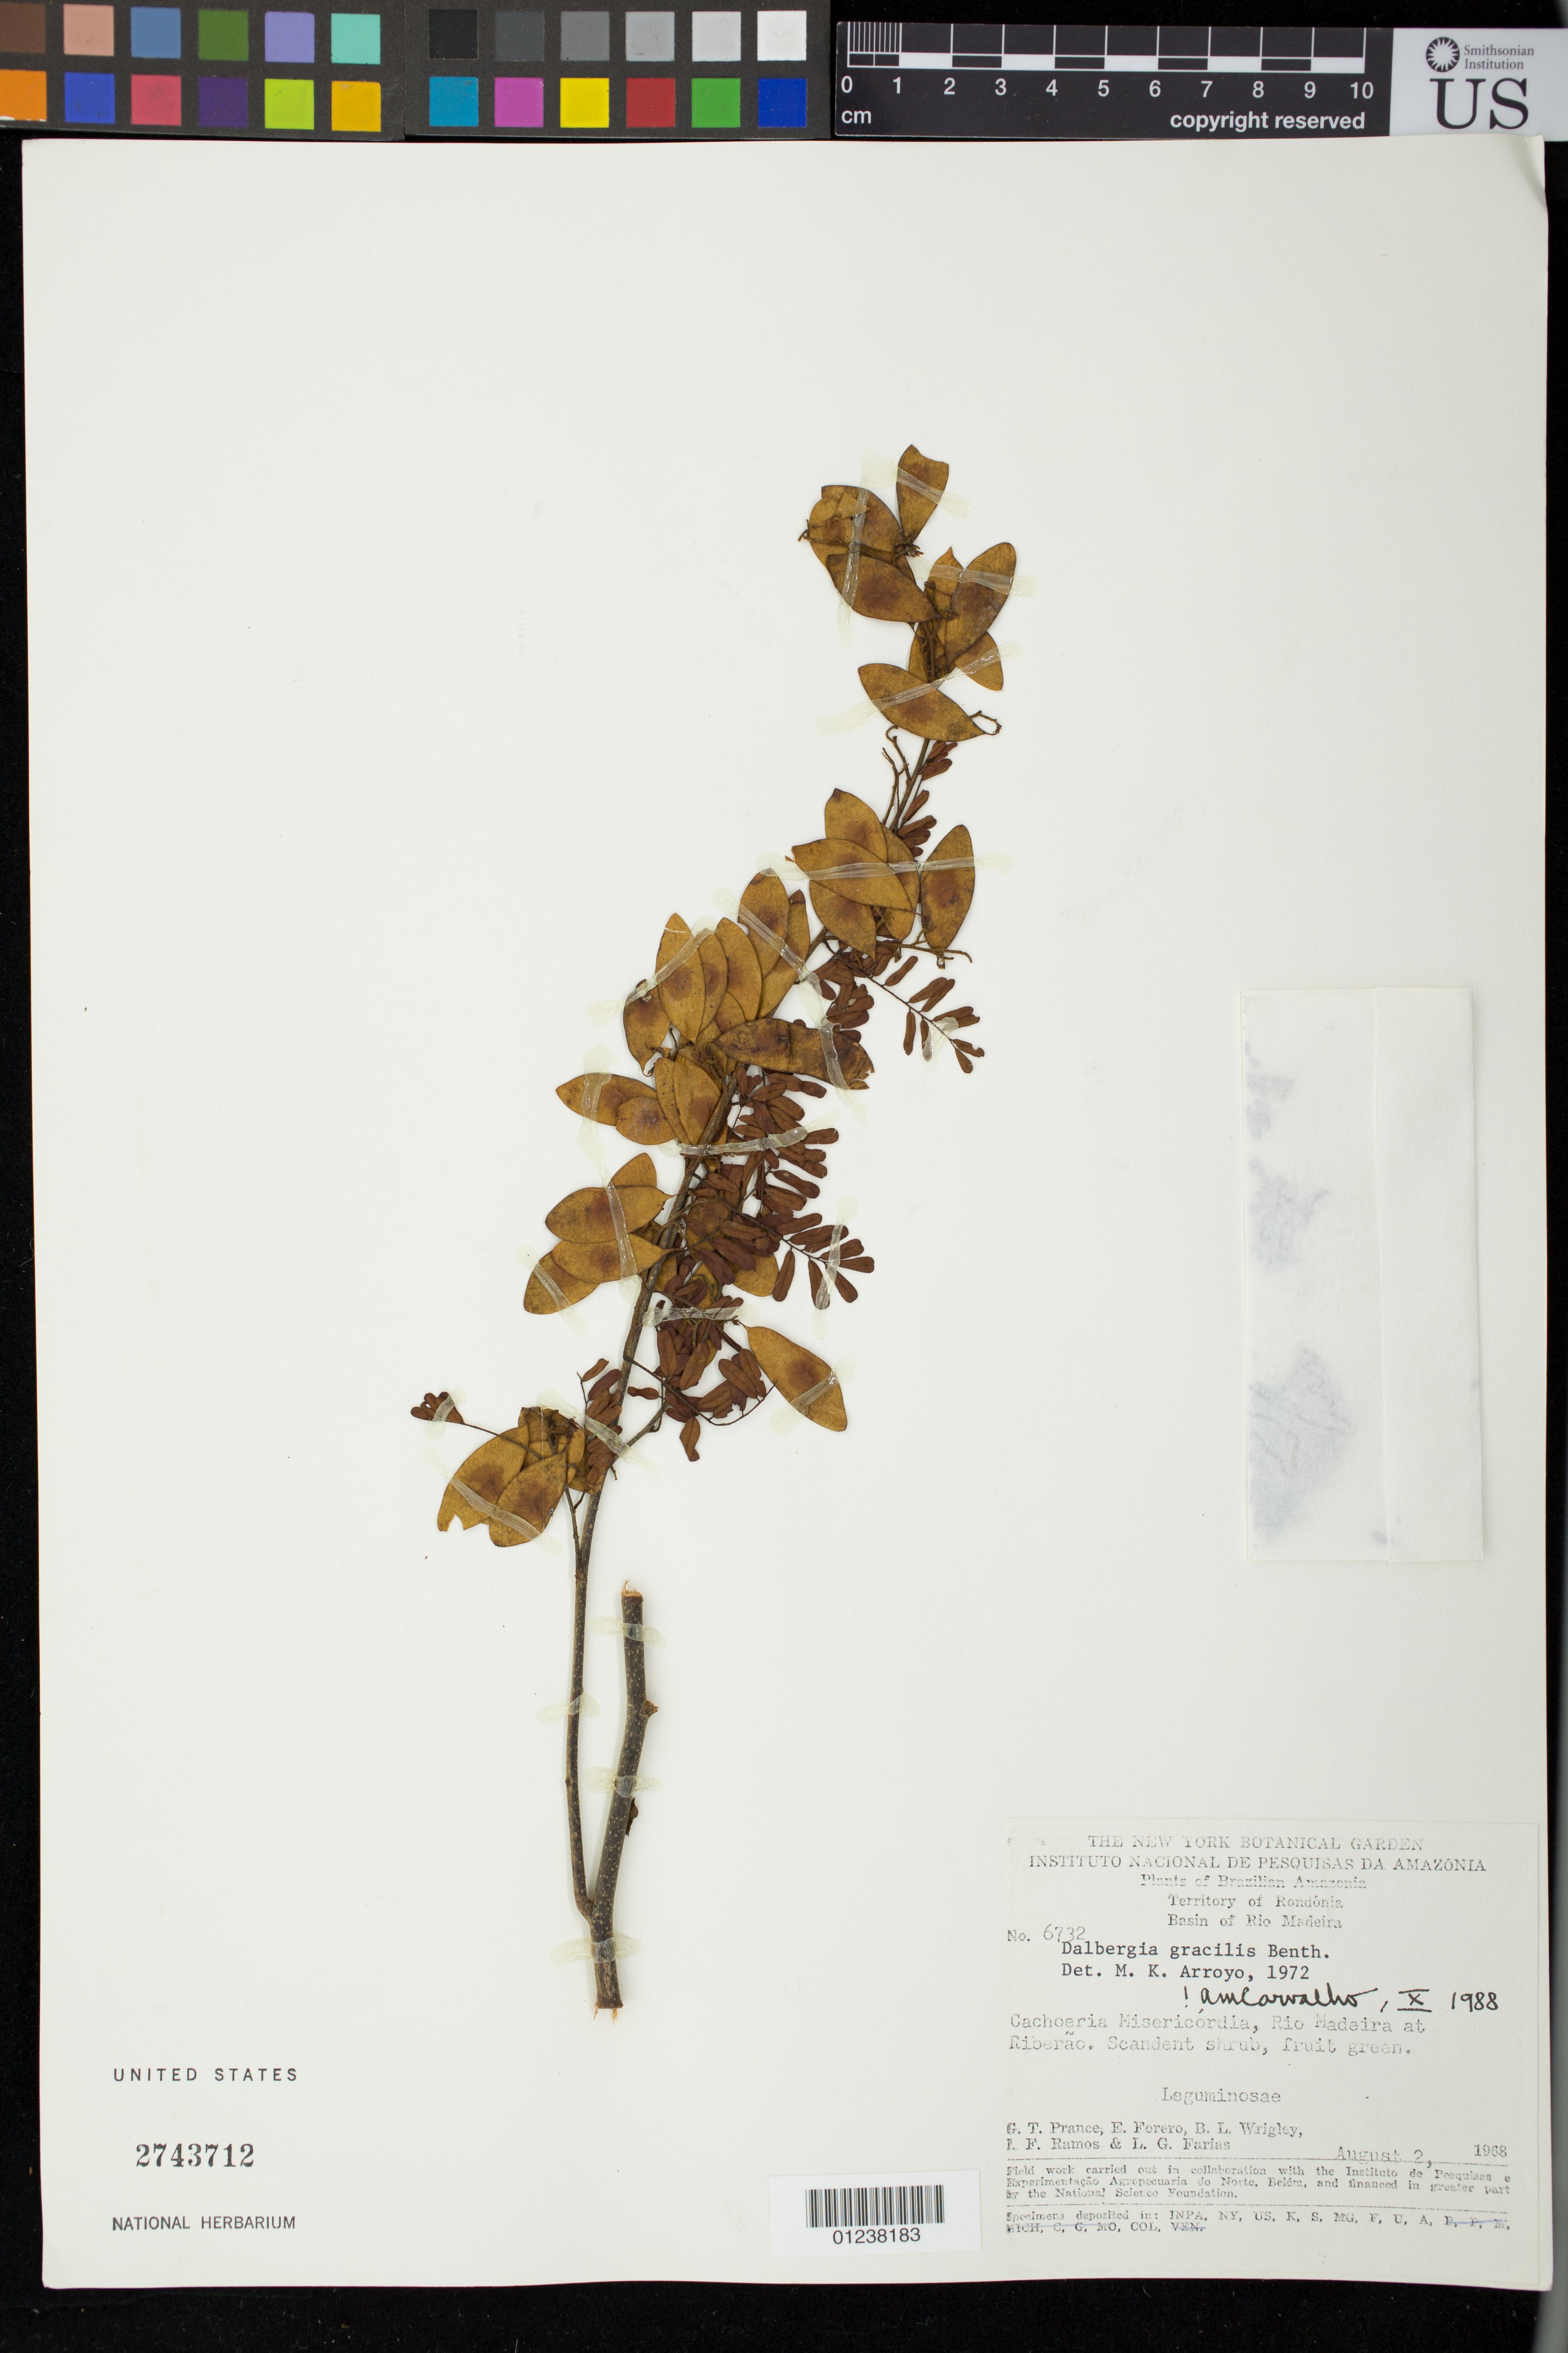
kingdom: Plantae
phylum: Tracheophyta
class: Magnoliopsida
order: Fabales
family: Fabaceae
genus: Dalbergia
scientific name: Dalbergia gracilis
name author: Benth.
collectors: G. T. Prance, E. Forero, B. L. Wrigley, L. Ramos & L. G. Farias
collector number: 6732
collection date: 1968-08-02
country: Brazil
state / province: Rondonia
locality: Cachoeria Misericordia, Rio Madeira at Riberao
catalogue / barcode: US 2743712